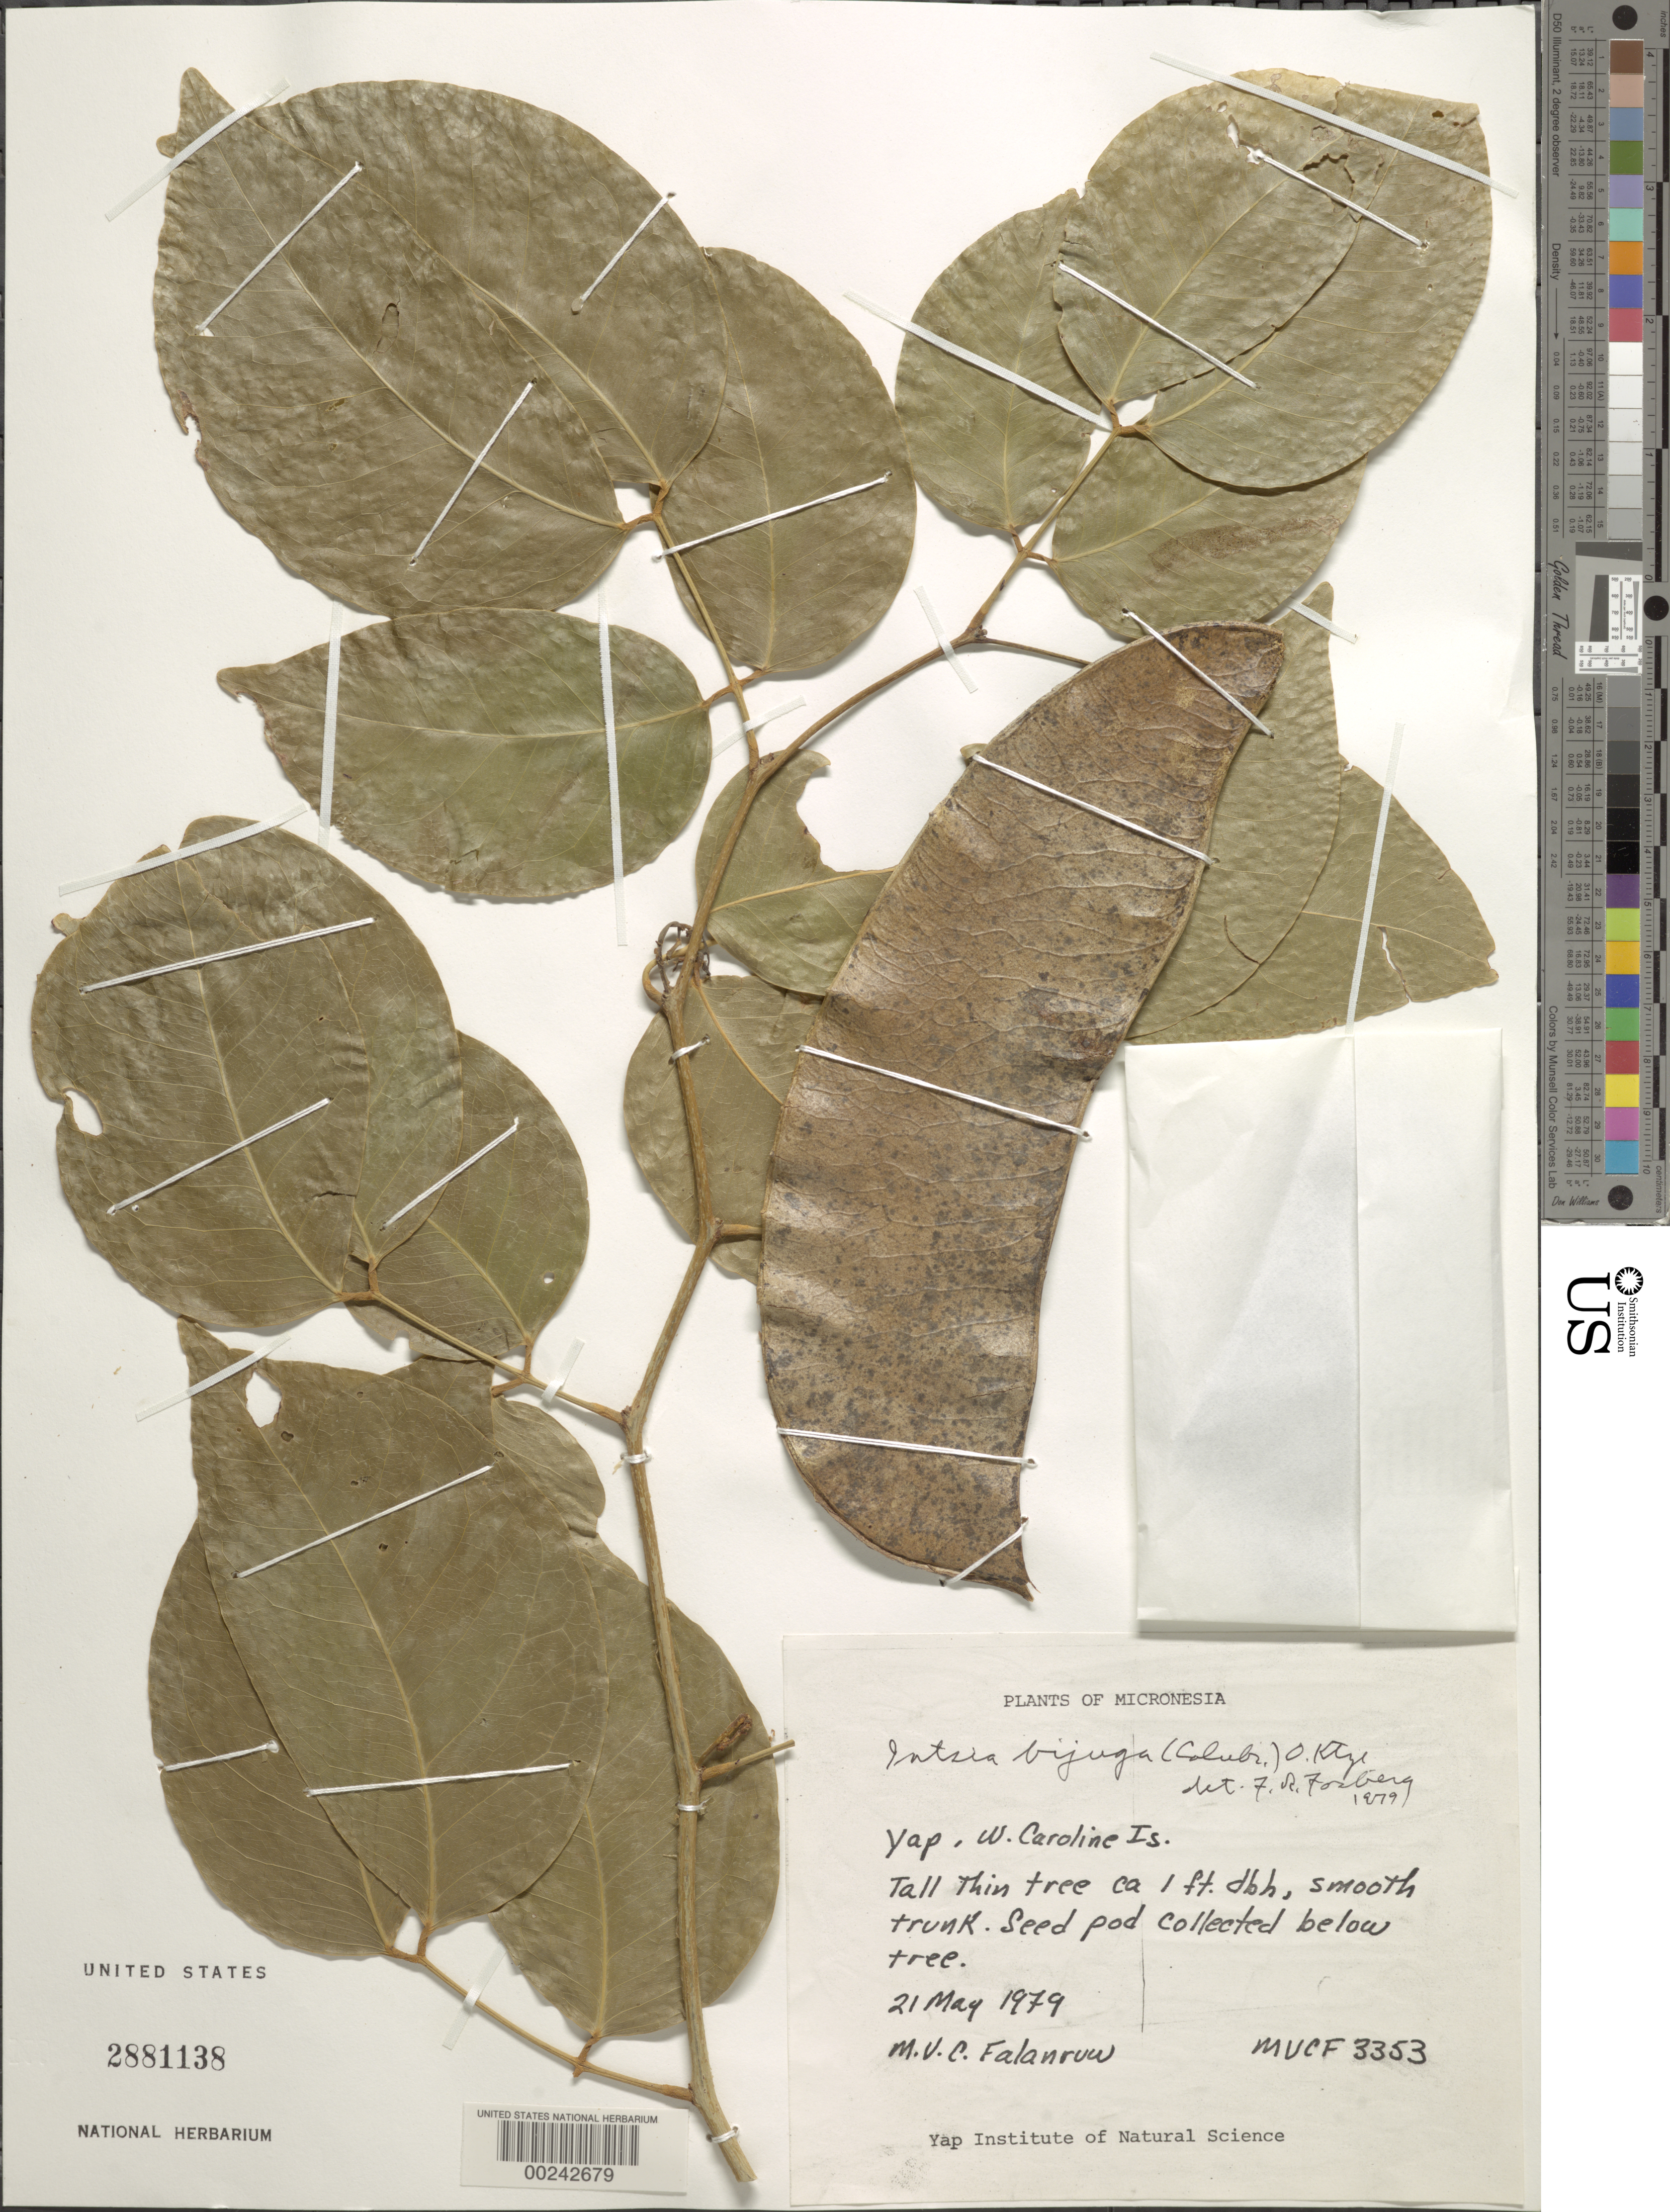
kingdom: Plantae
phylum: Tracheophyta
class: Magnoliopsida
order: Fabales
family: Fabaceae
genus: Intsia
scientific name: Intsia bijuga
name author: (Colebr.) Kuntze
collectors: M. V. Falanruw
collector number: Mvcf 3353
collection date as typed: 21 May 1979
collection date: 1979-05-21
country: Micronesia, Federated States of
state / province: Yap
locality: W Caroline Is.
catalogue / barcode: US 2881138